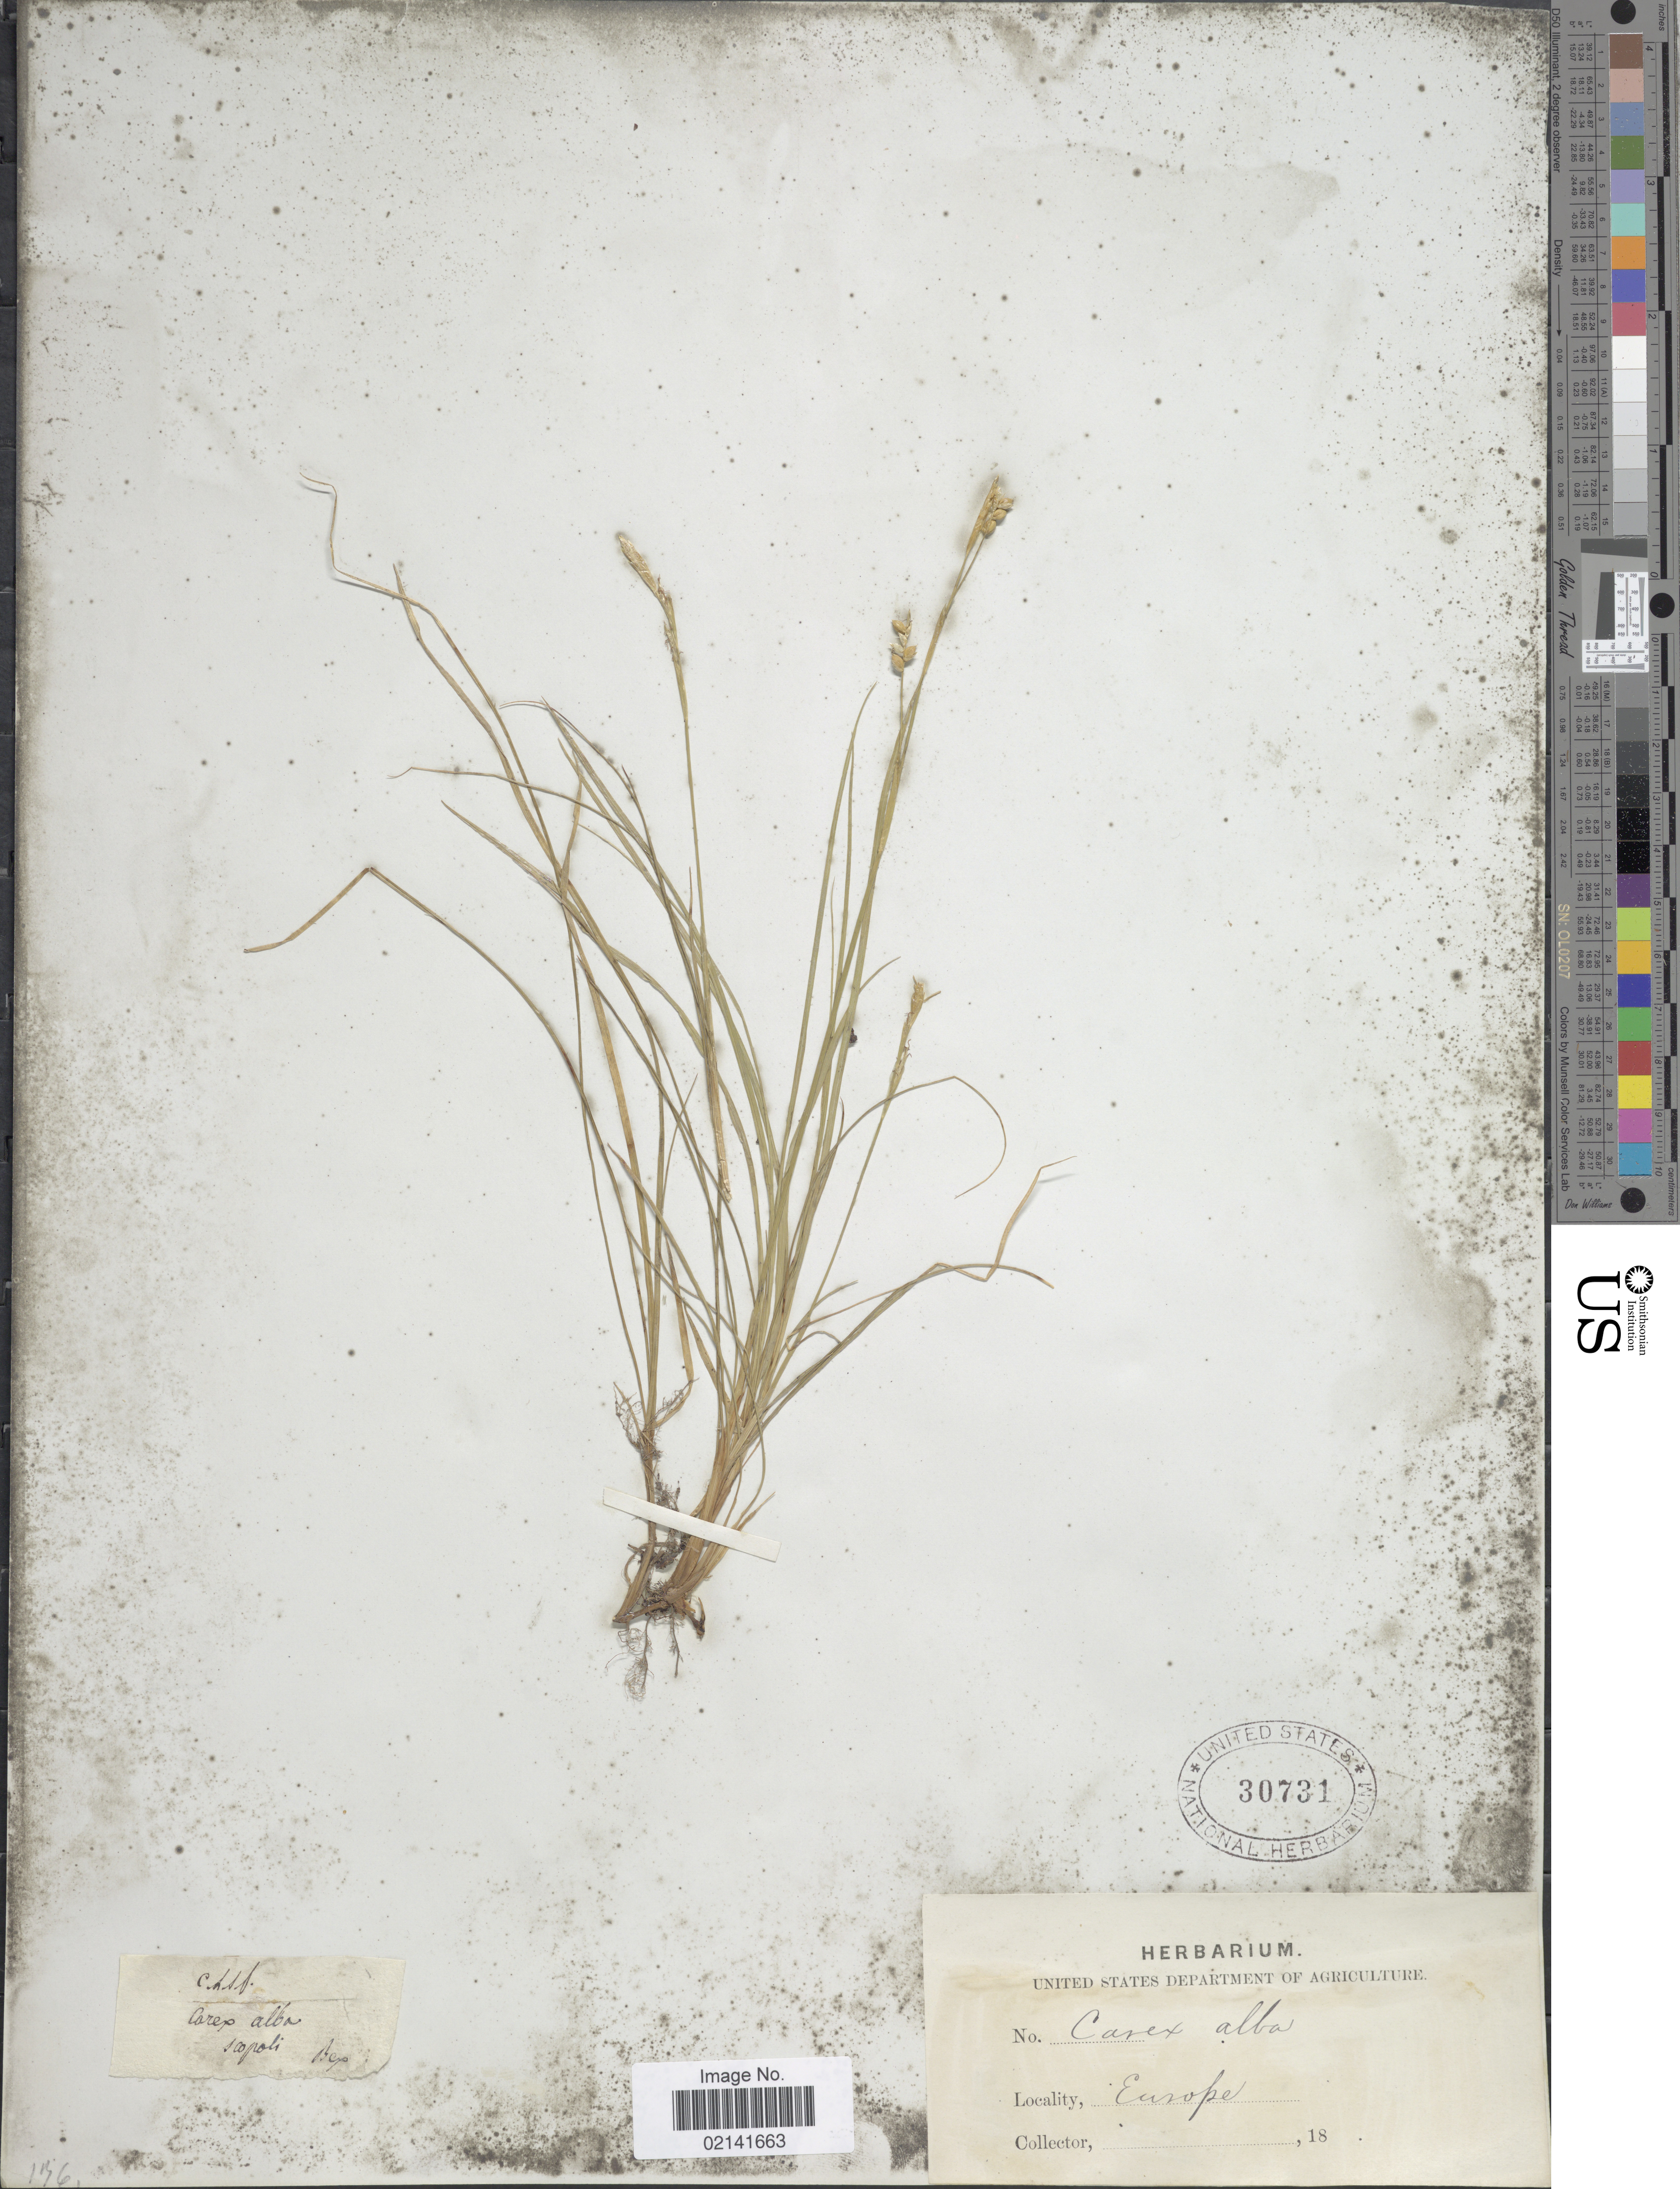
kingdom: Plantae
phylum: Tracheophyta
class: Liliopsida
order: Poales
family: Cyperaceae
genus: Carex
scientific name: Carex alba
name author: Scop.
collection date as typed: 18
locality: Europe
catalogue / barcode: US 30731